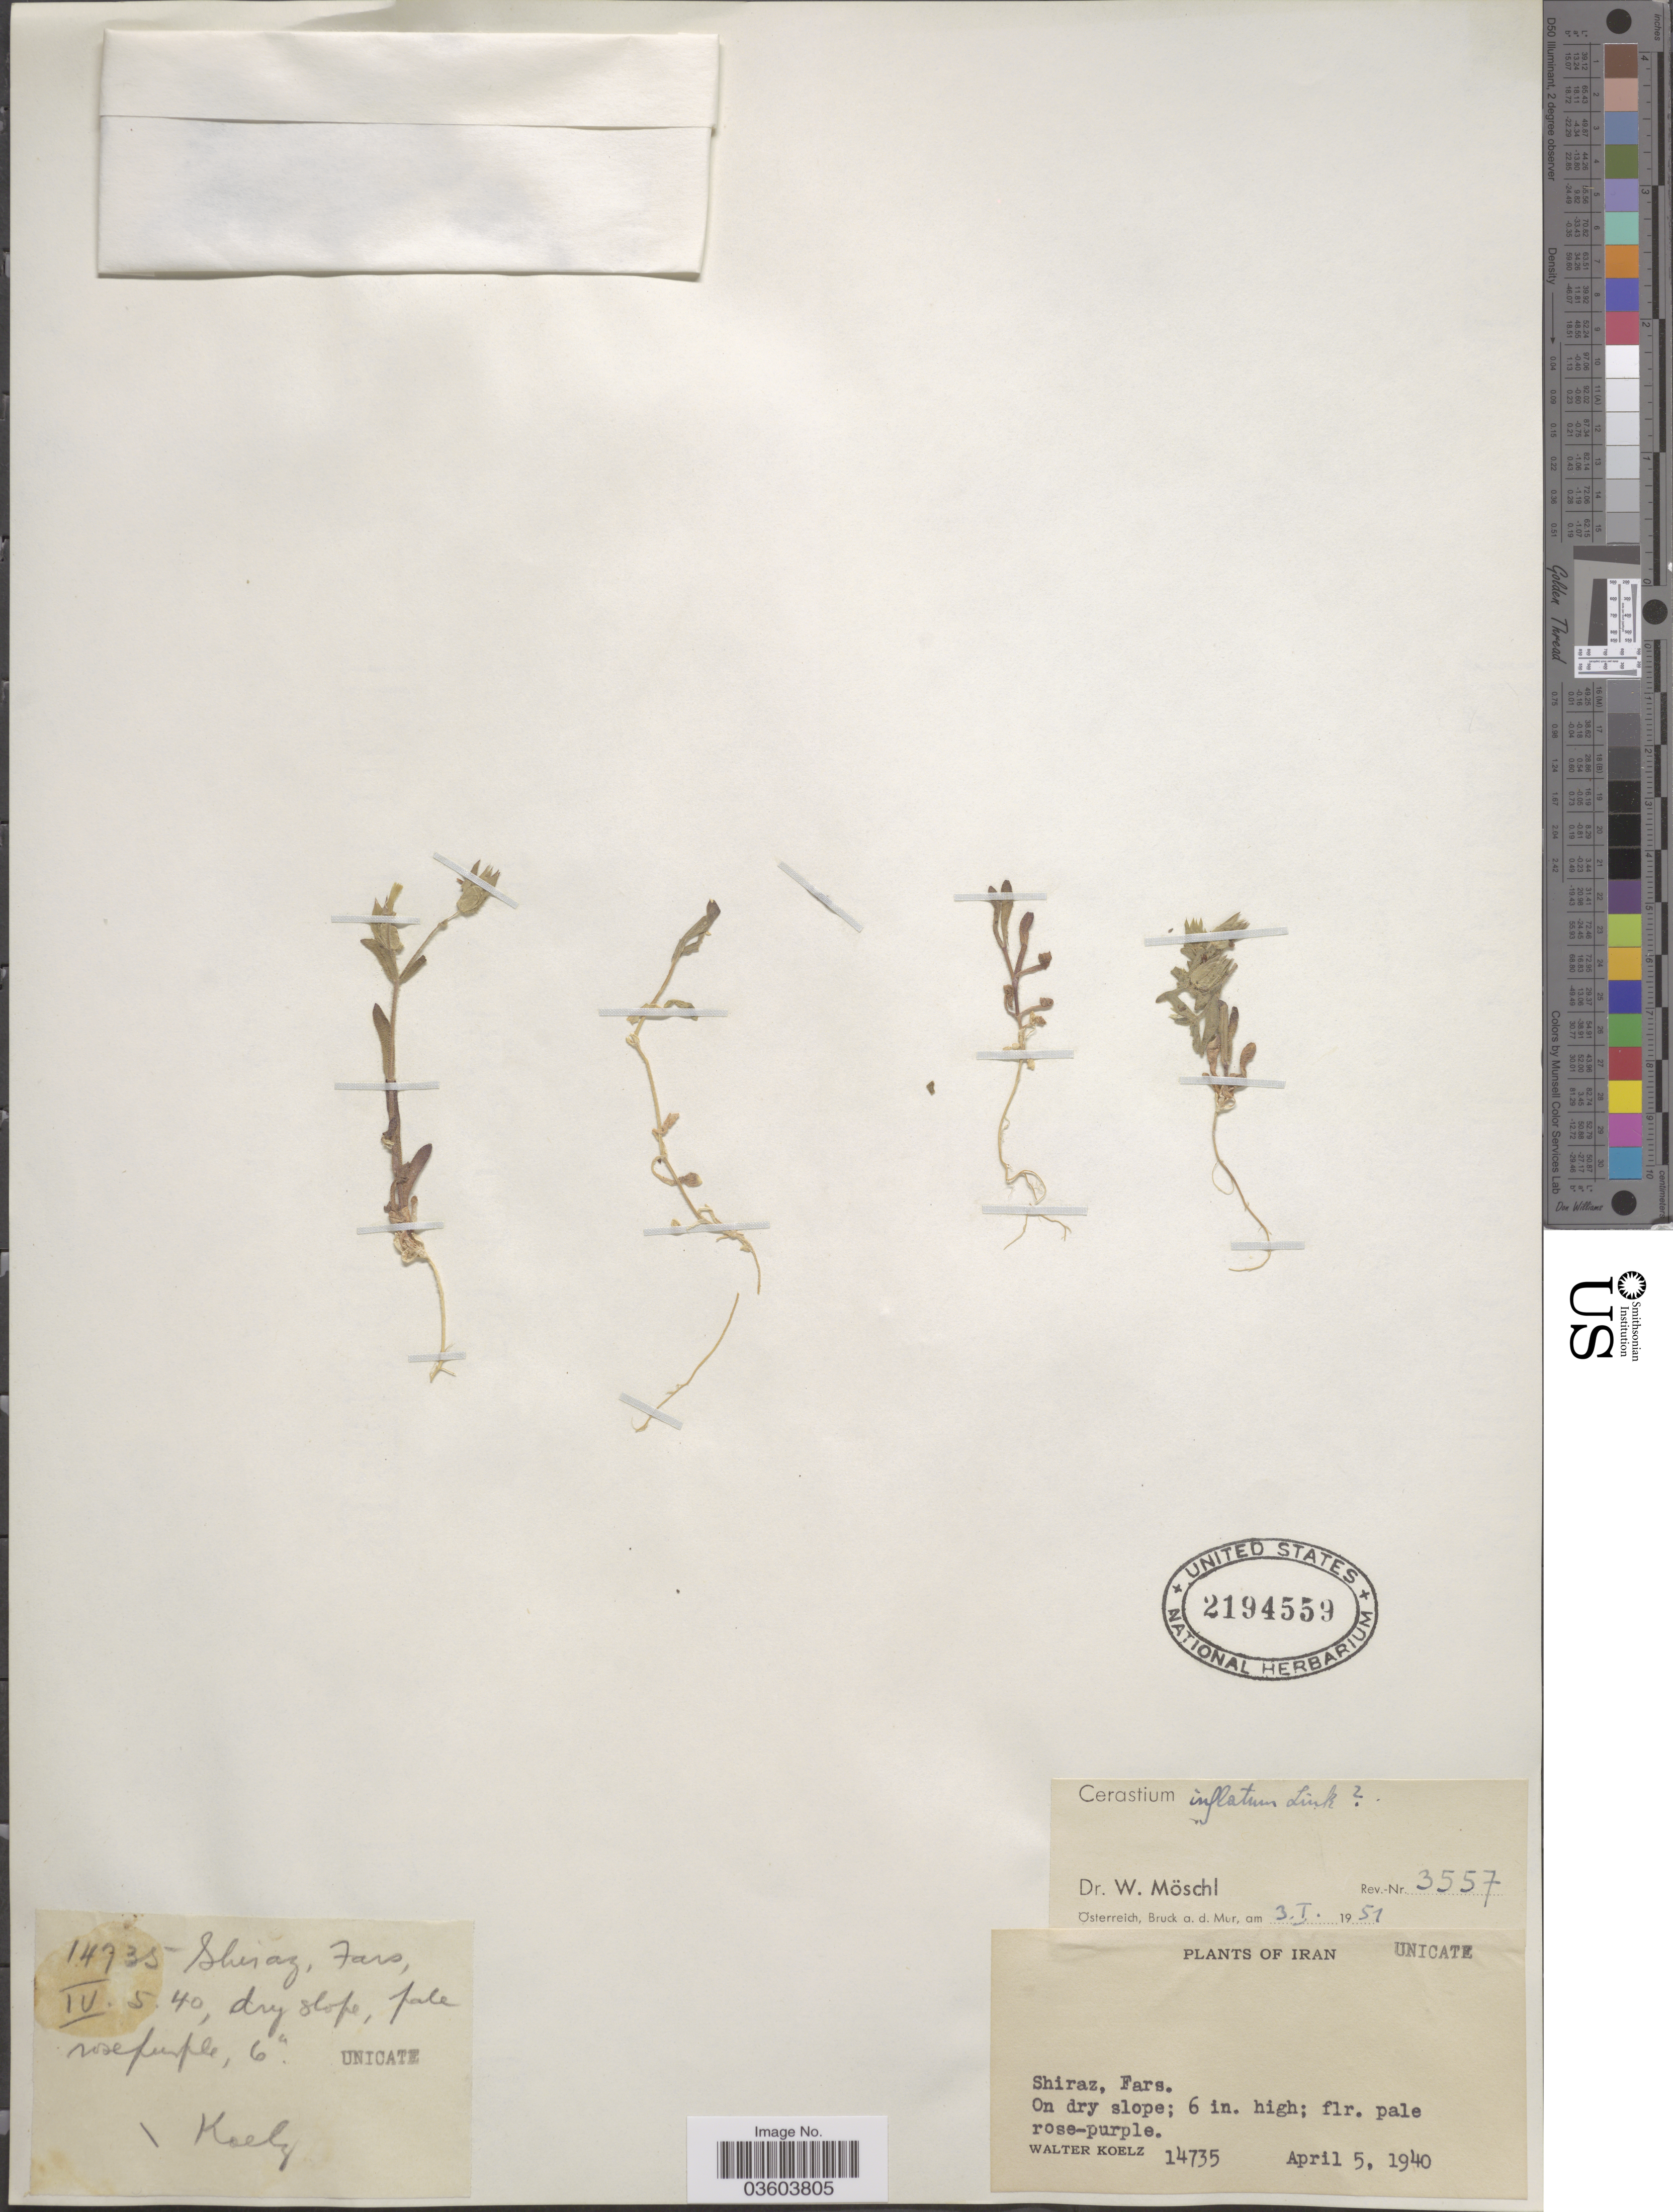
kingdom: Plantae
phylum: Tracheophyta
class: Magnoliopsida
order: Caryophyllales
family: Caryophyllaceae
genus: Cerastium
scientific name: Cerastium inflatum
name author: Link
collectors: W. N. Koelz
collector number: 14735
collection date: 1940-04-05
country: Iran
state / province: Fars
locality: Shiraz.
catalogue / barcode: US 2194559